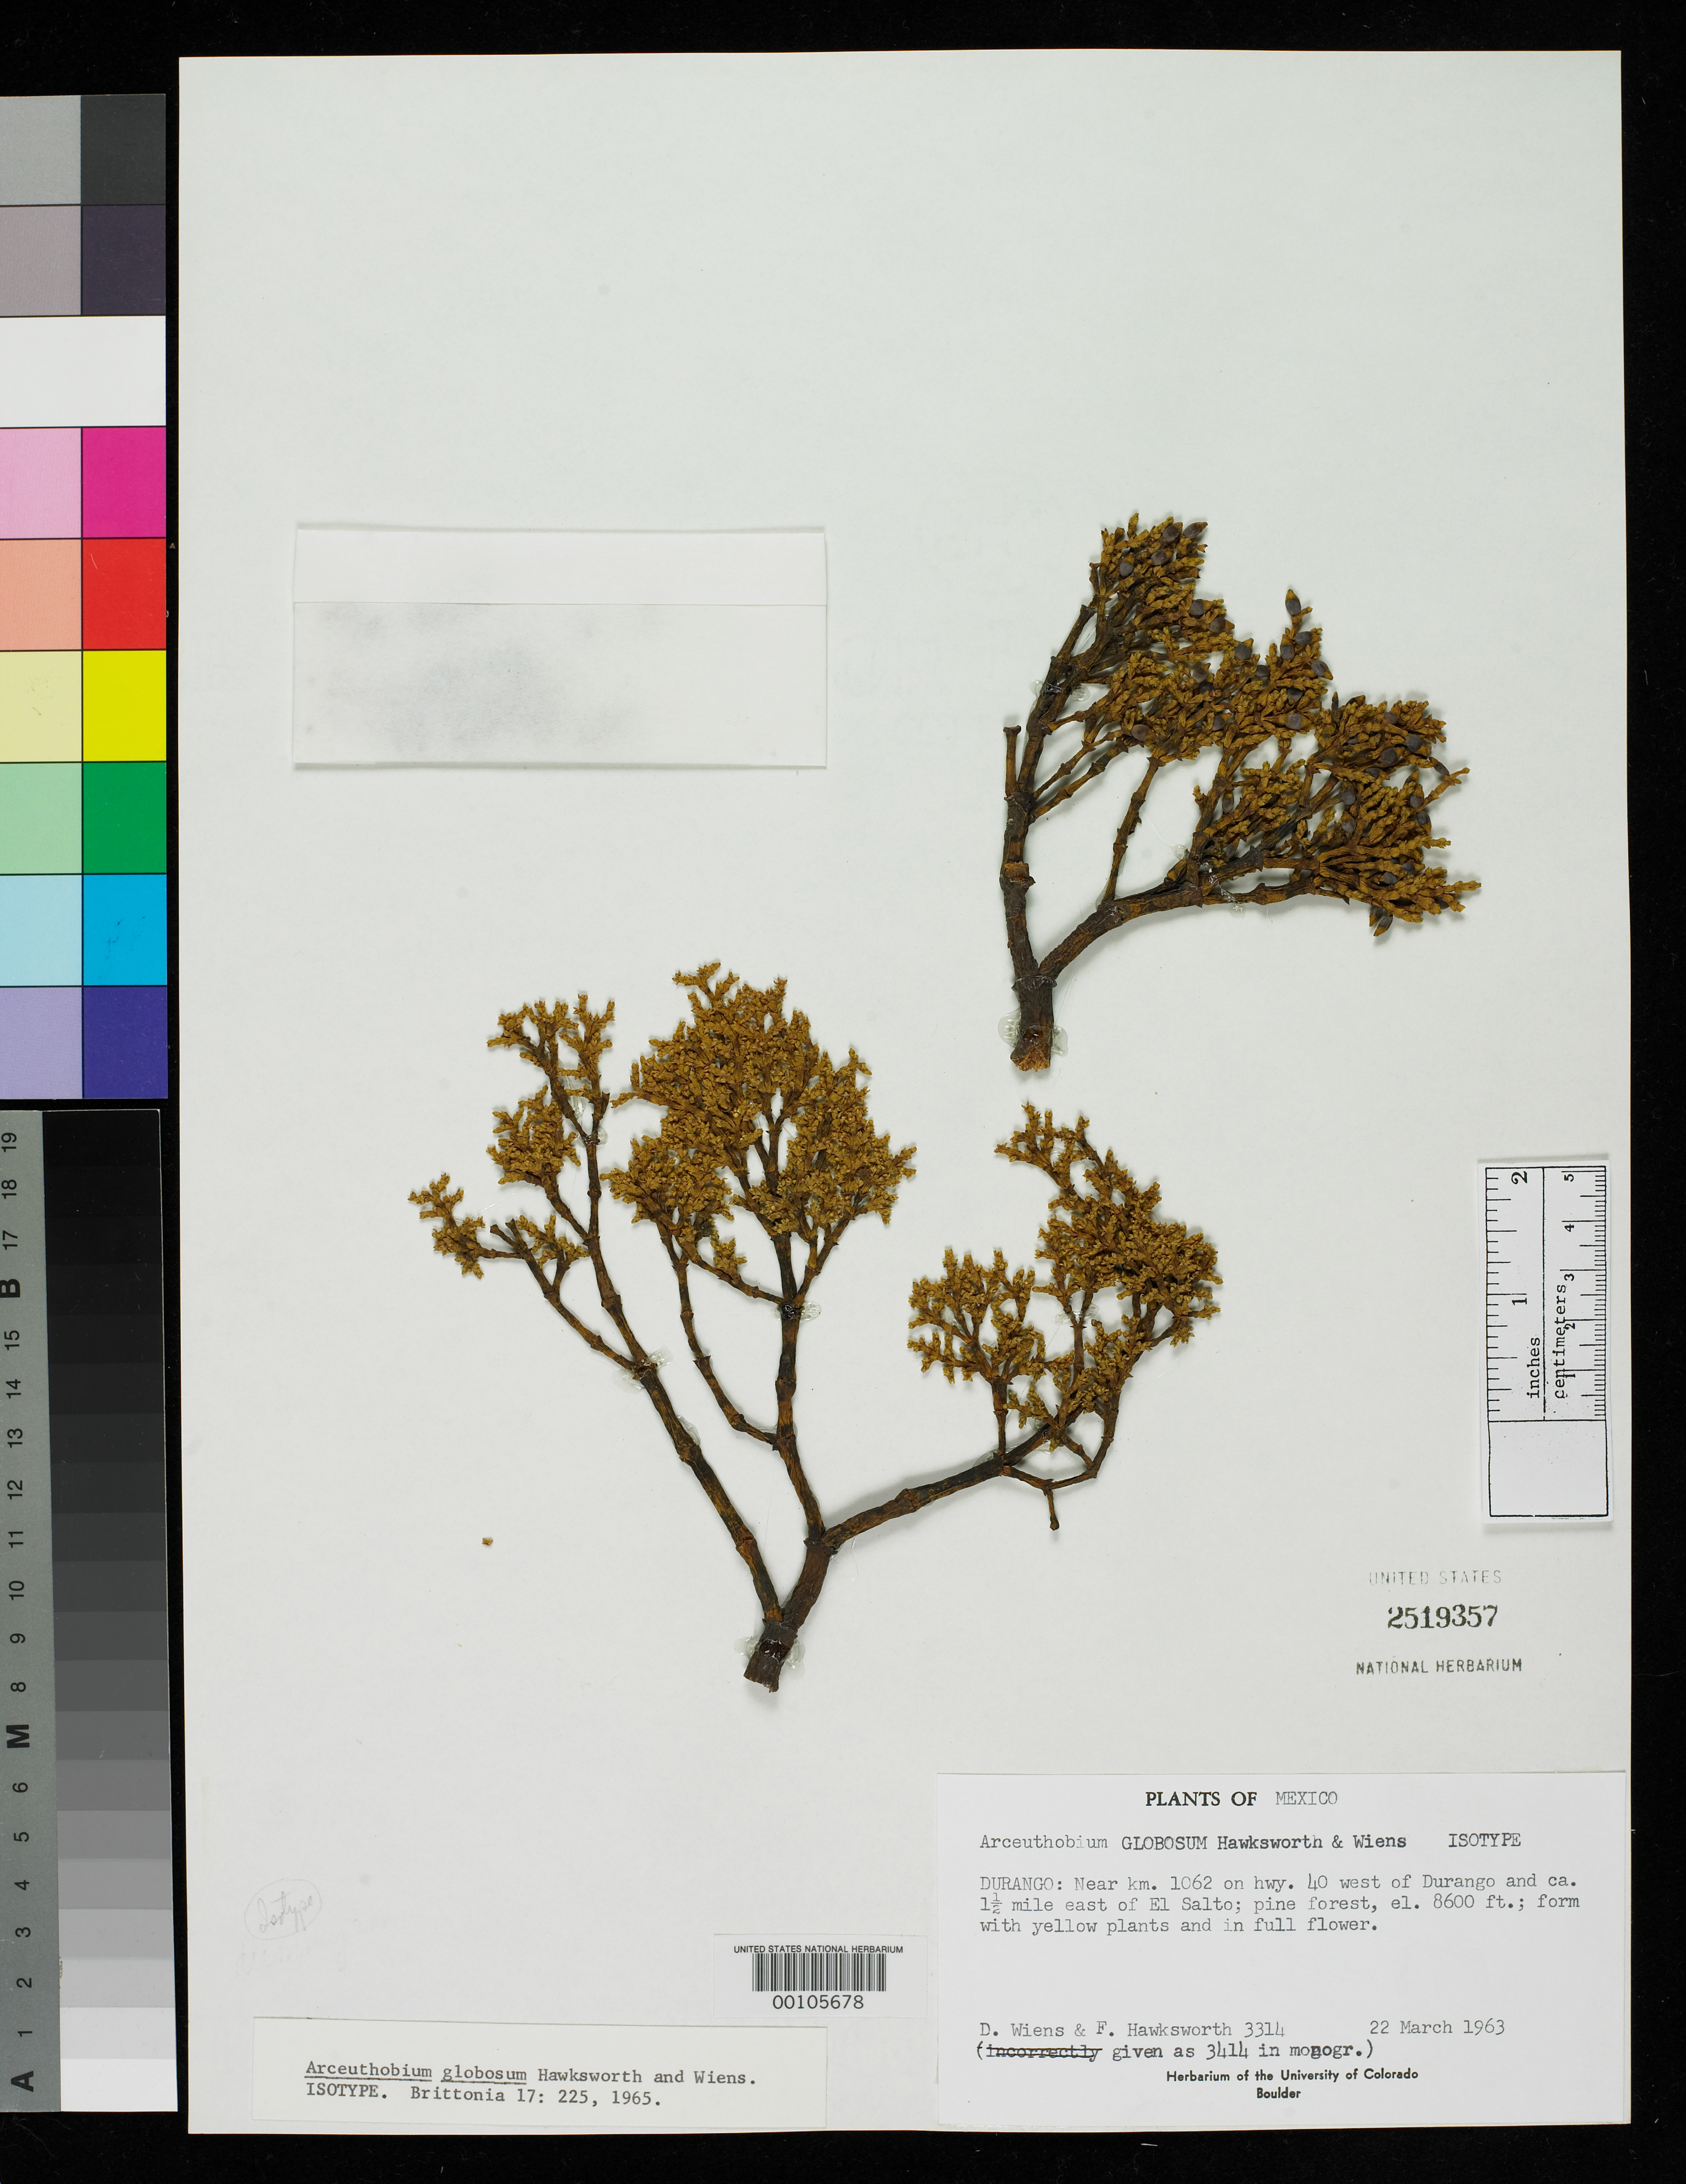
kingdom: Plantae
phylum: Tracheophyta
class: Magnoliopsida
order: Santalales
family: Viscaceae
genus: Arceuthobium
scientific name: Arceuthobium globosum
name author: Hawksw. & Wiens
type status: Isotype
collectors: D. Wiens & F. G. Hawksworth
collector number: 3314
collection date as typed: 22 Mar 1963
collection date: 1963-03-22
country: Mexico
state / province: Durango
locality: El Salto; alt. 8600 ft.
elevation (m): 2621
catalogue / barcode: US 2519357